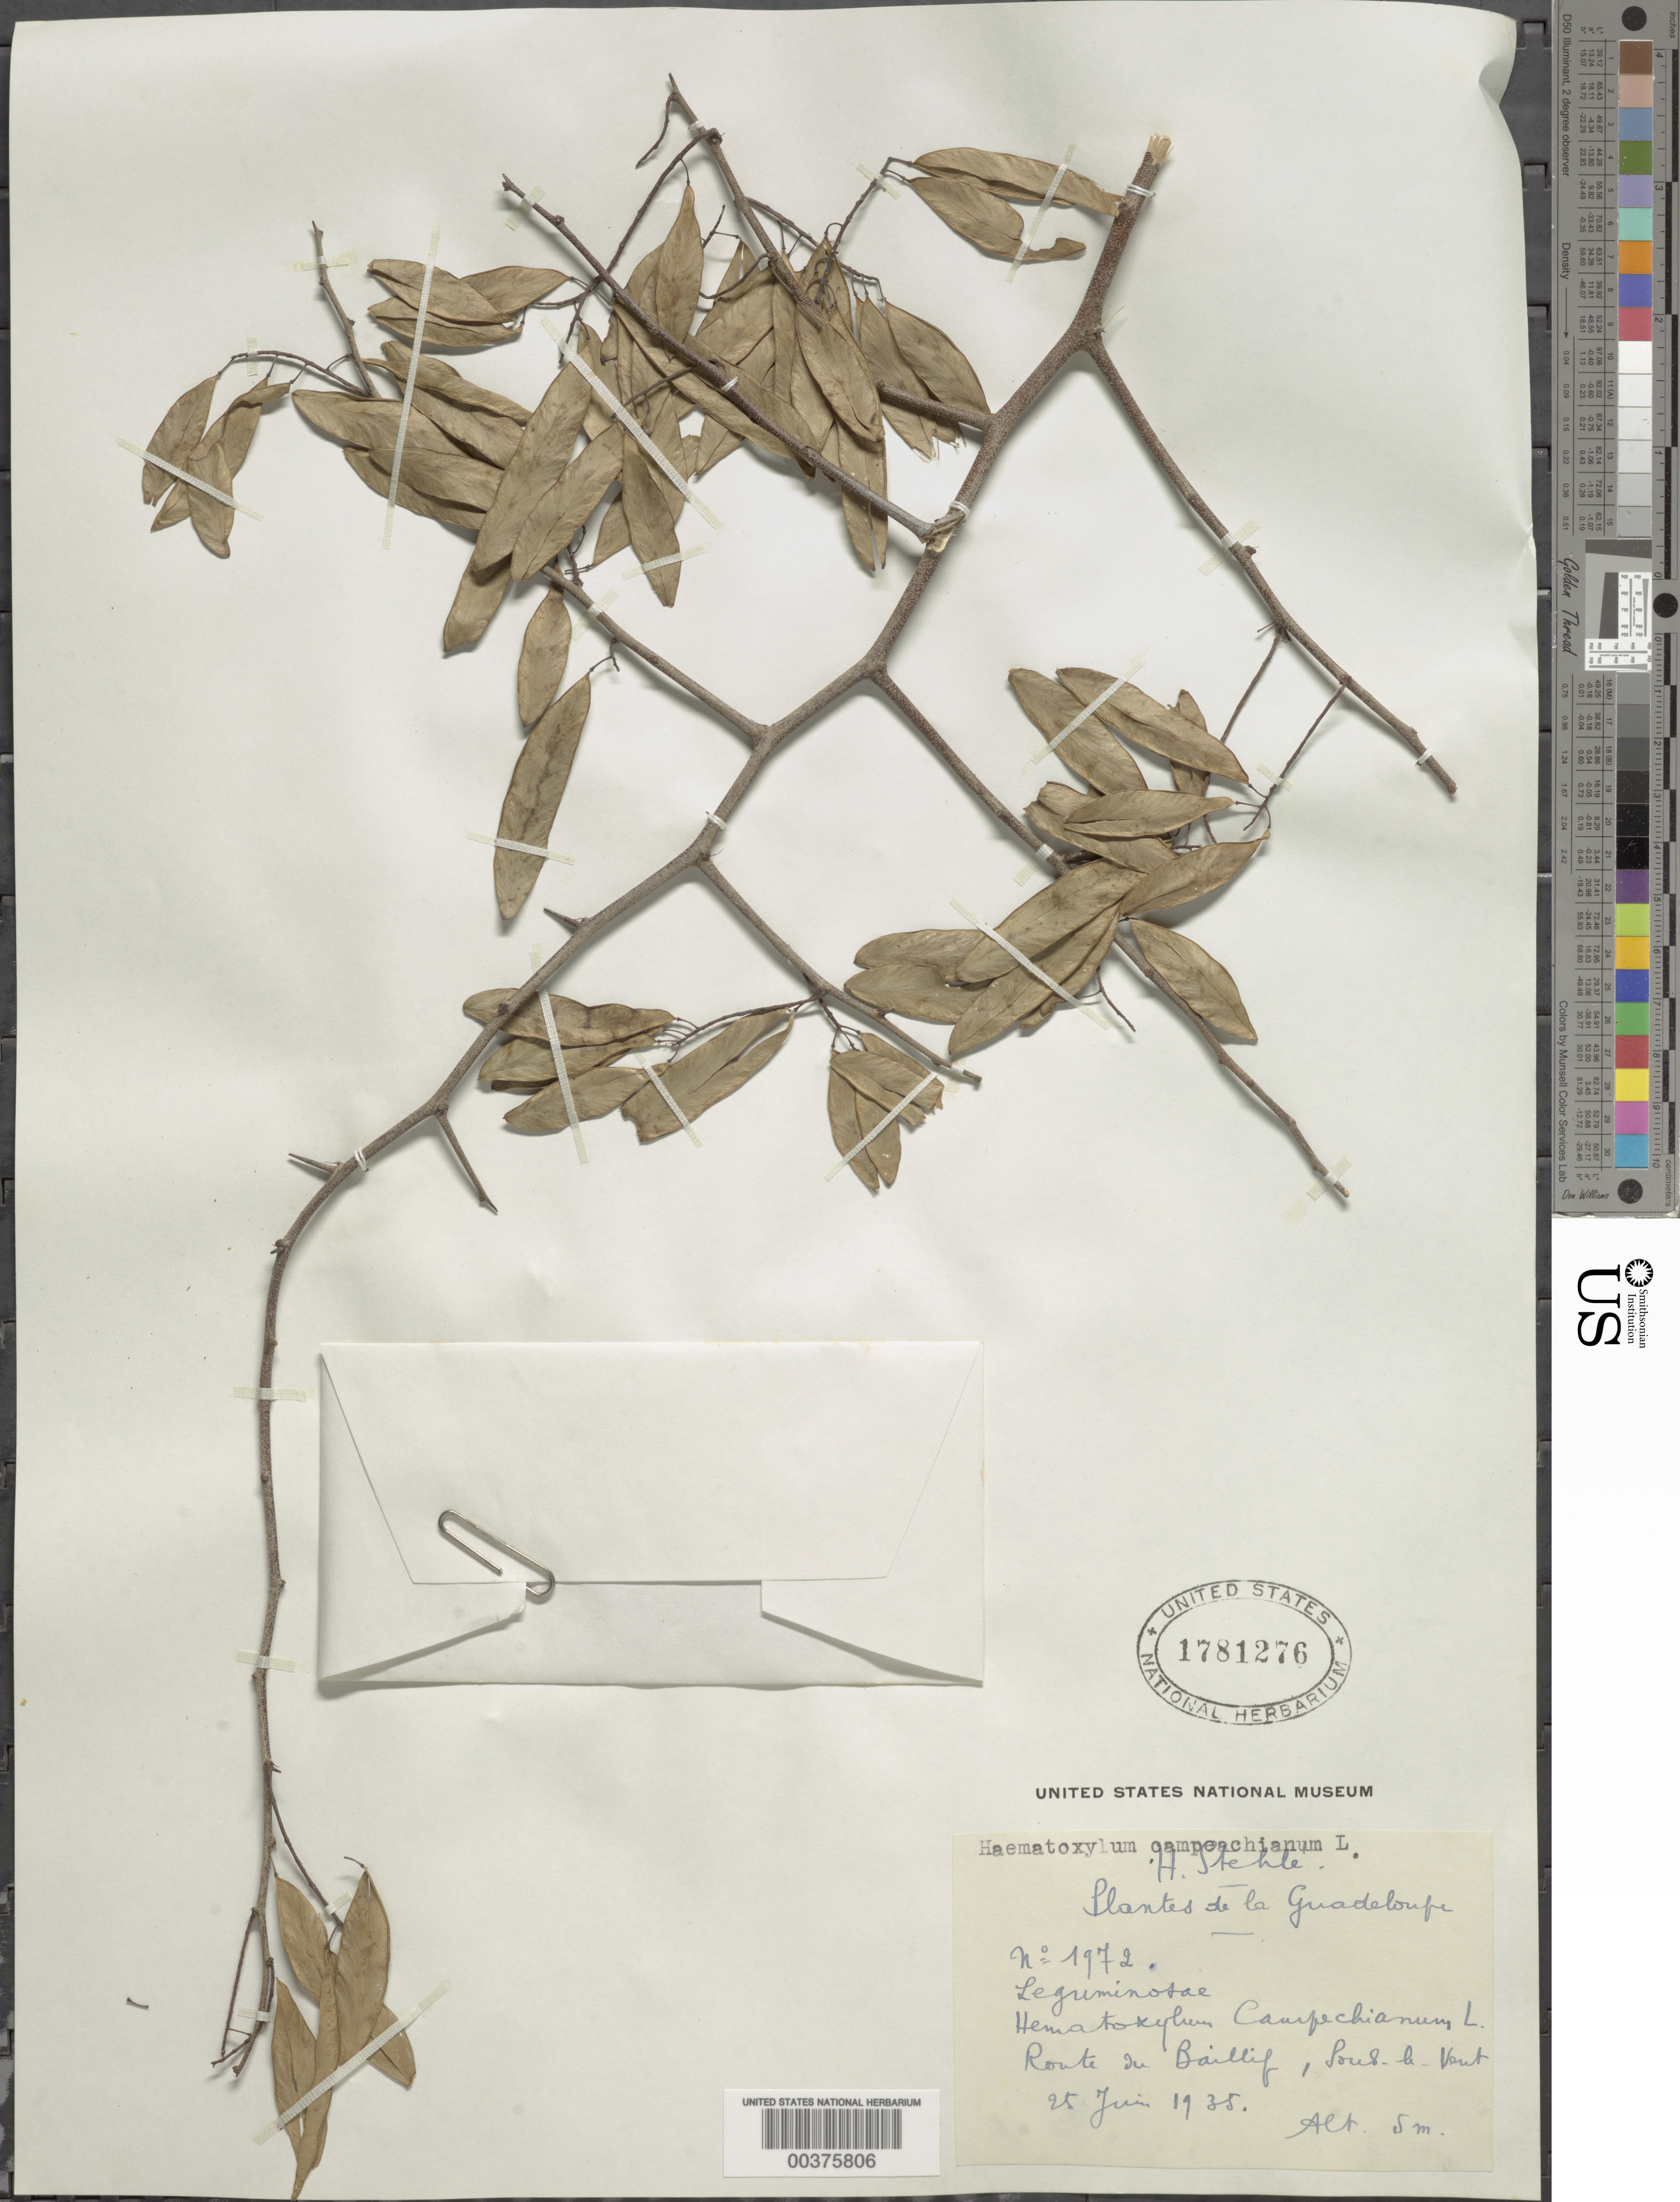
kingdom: Plantae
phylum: Tracheophyta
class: Magnoliopsida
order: Fabales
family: Fabaceae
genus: Haematoxylum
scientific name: Haematoxylum campechianum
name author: L.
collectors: H. Stehlé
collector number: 1972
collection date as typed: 25 Jun 1935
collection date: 1935-06-25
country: Guadeloupe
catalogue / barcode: US 1781276